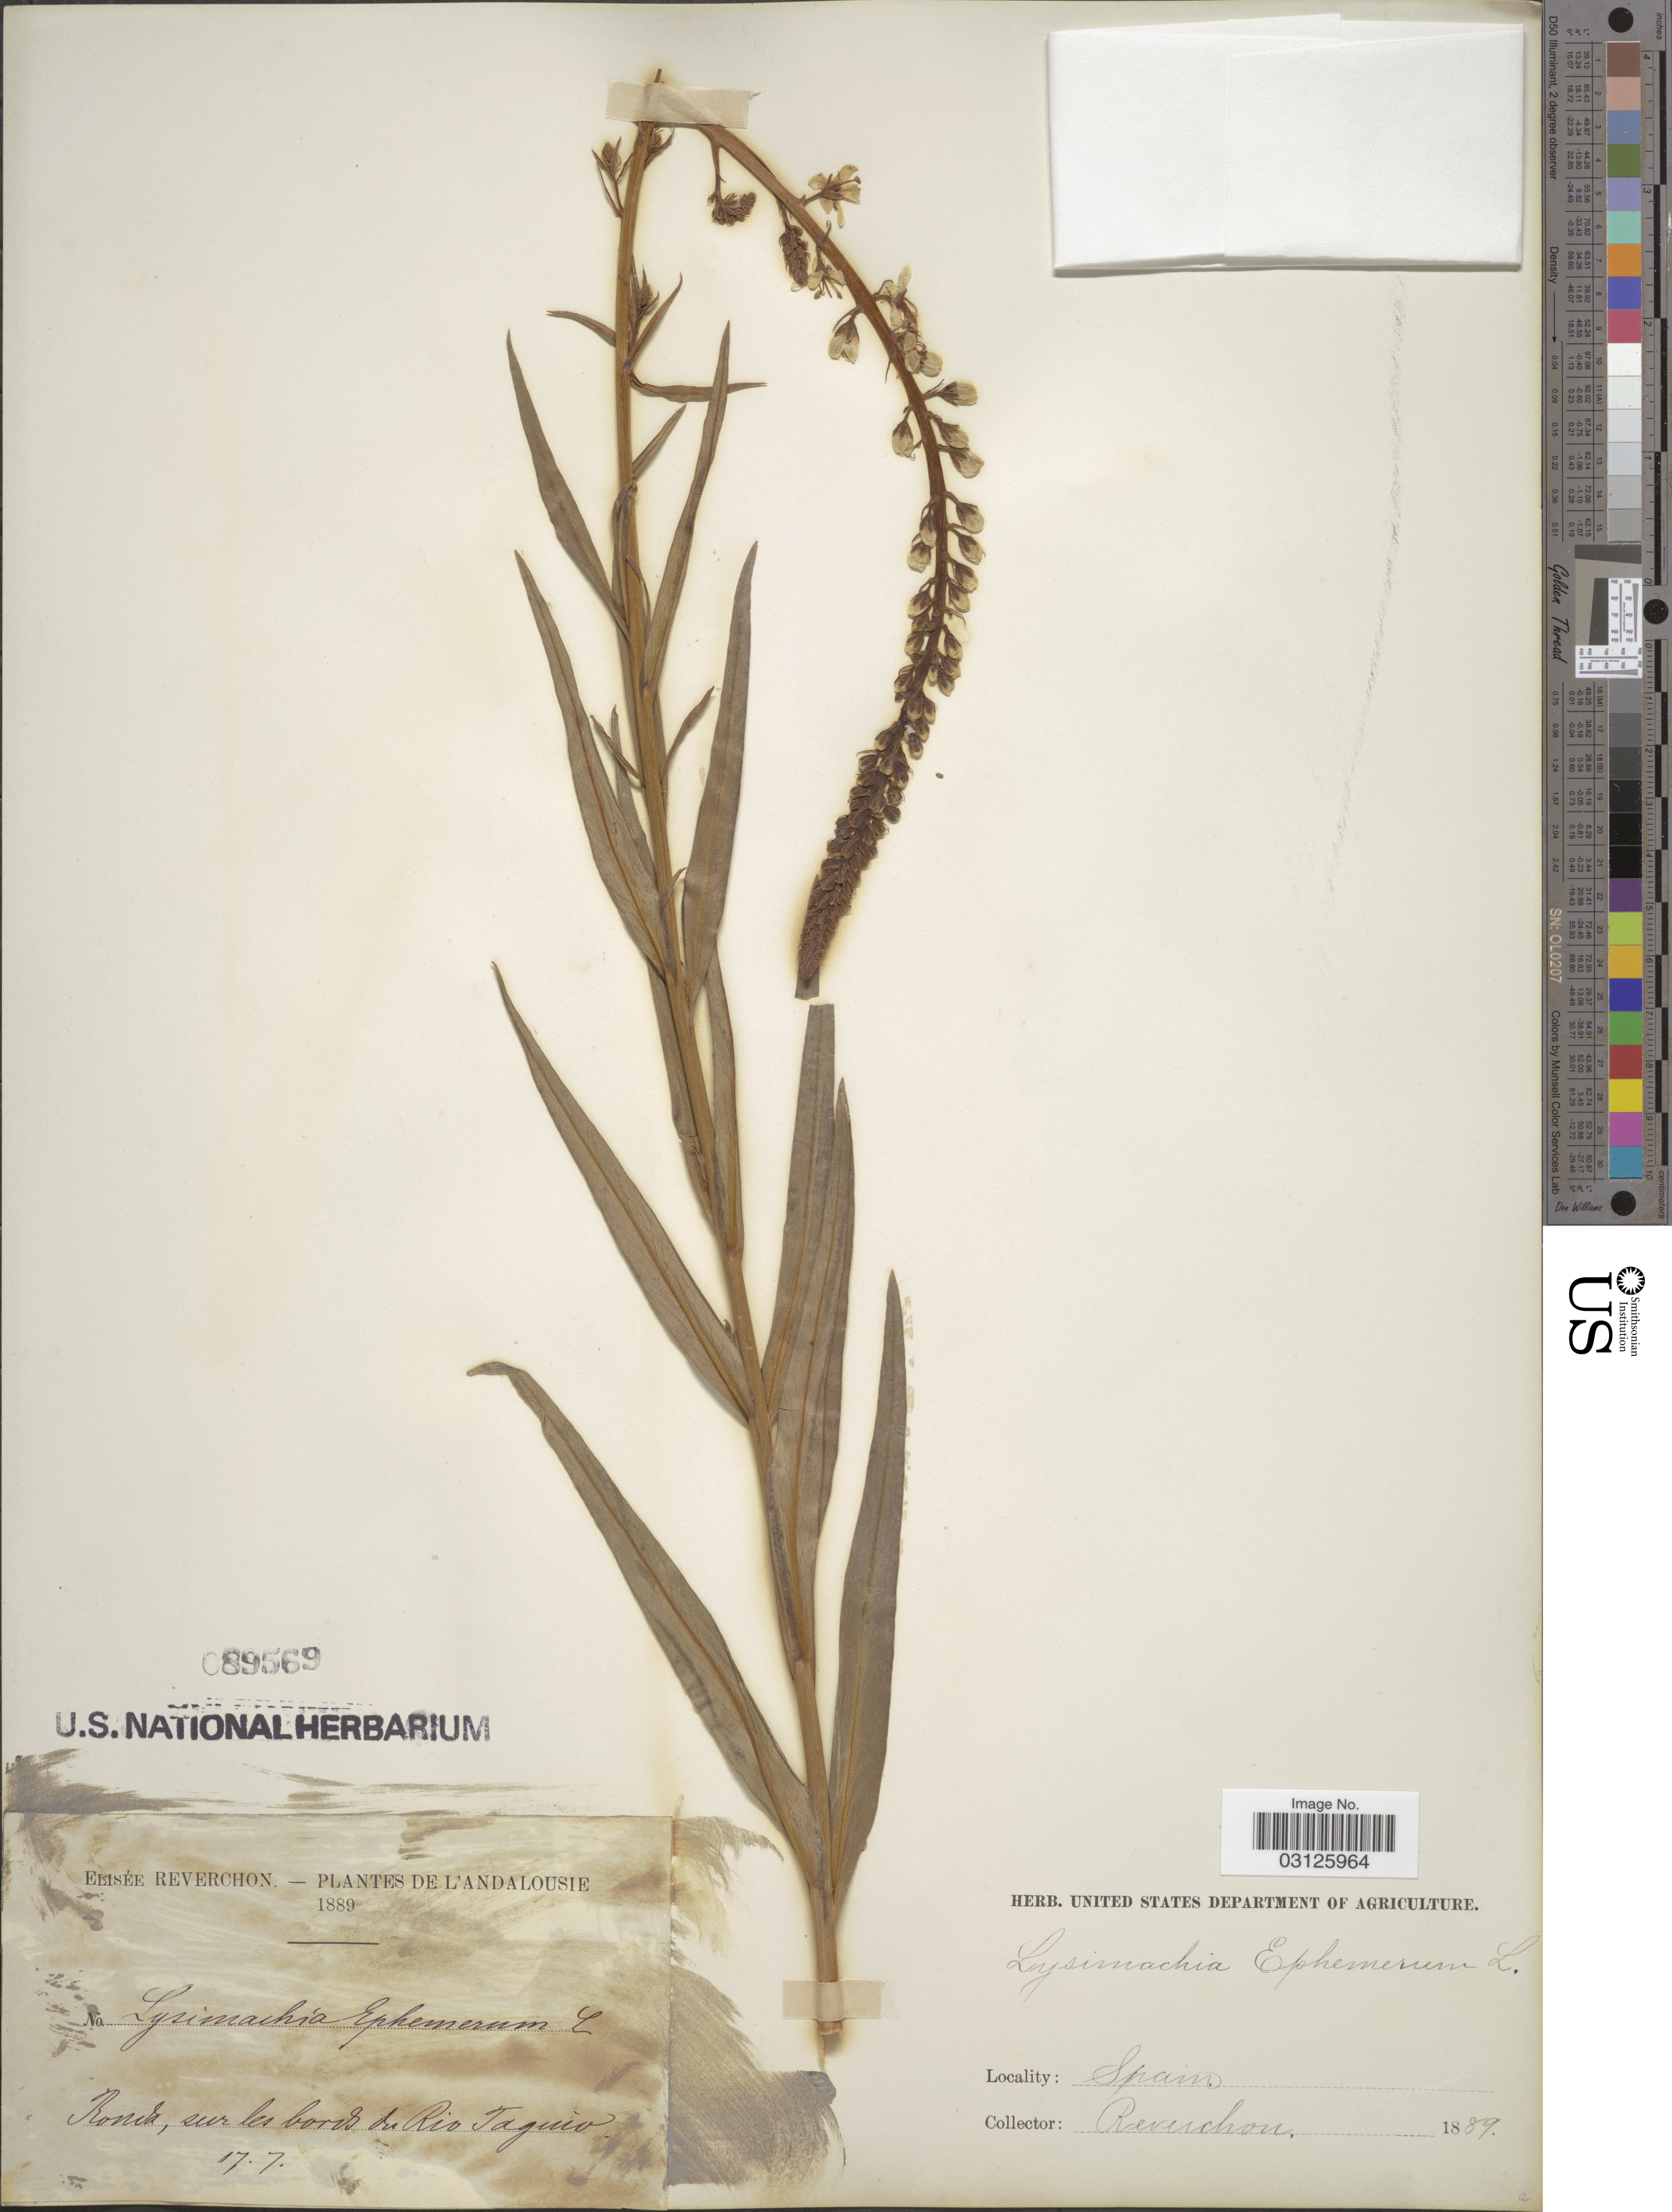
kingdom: Plantae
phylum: Tracheophyta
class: Magnoliopsida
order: Ericales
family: Primulaceae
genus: Lysimachia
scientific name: Lysimachia ephemerum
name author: L.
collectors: E. Reverchon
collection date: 1889-07-17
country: Spain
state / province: Andalucía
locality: Andalousie. Ronda, sur les bords du Rio Taguio.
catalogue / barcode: US 89569